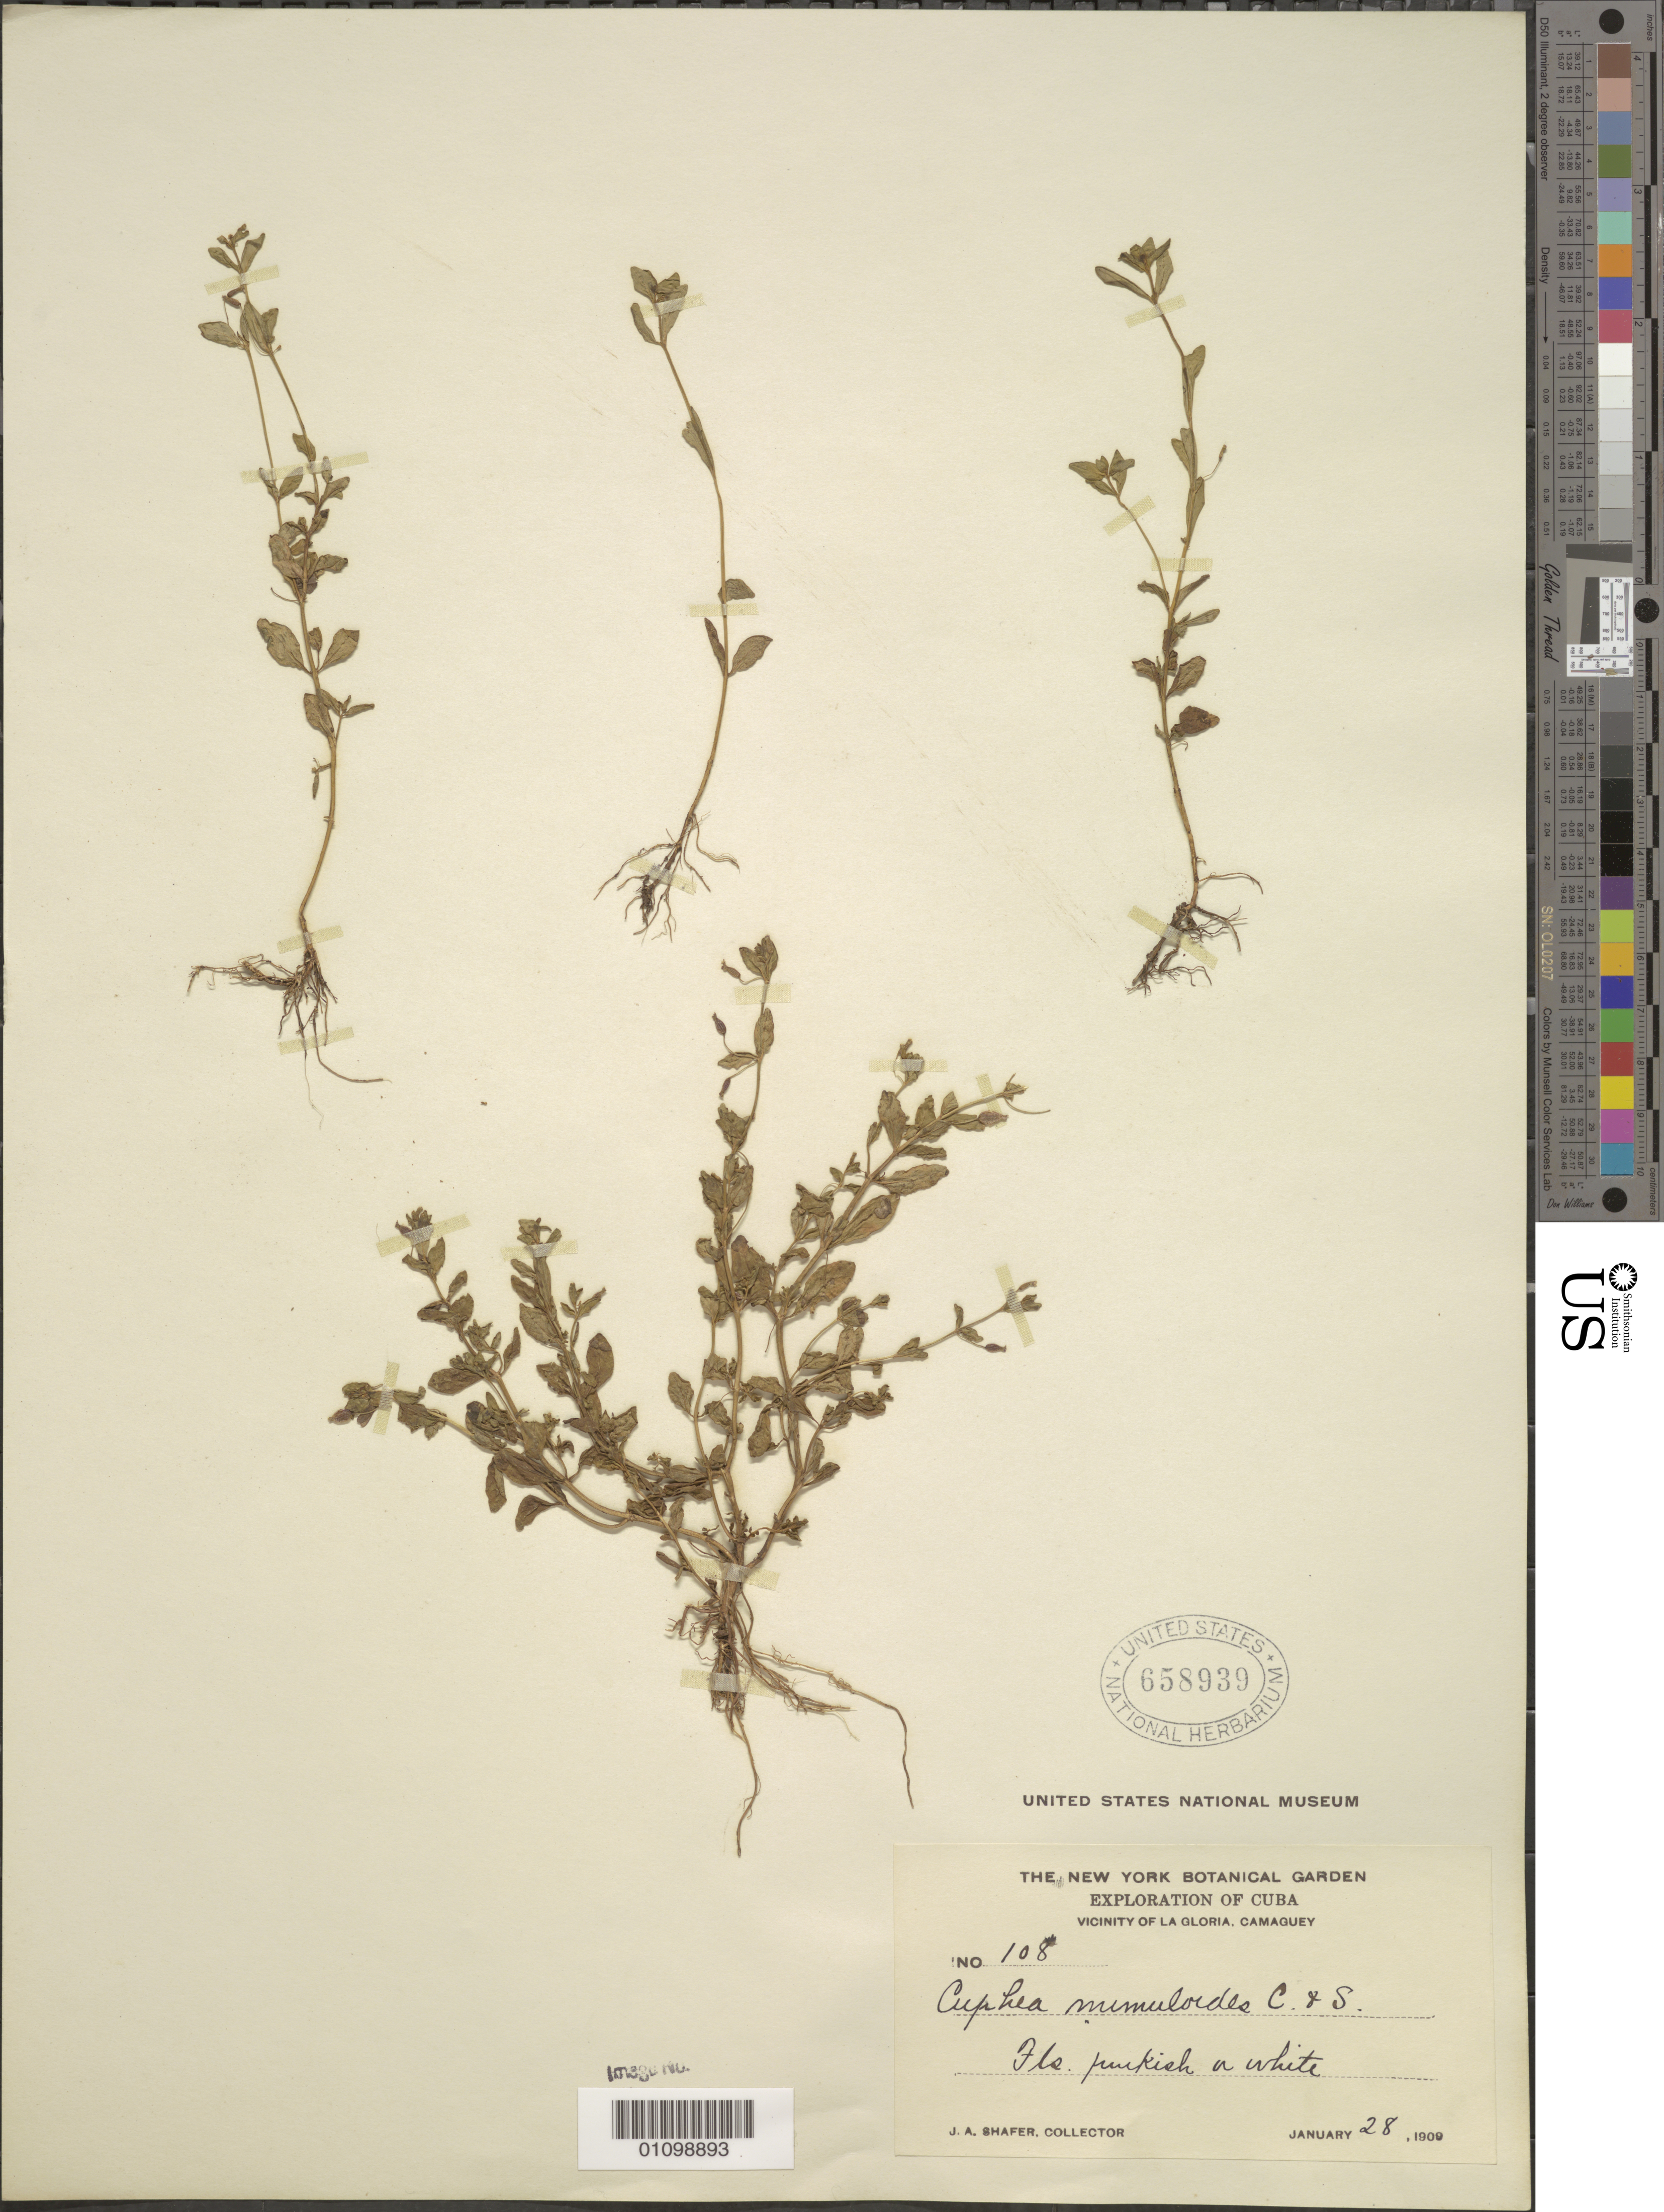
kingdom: Plantae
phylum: Tracheophyta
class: Magnoliopsida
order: Myrtales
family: Lythraceae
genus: Cuphea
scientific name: Cuphea mimuloides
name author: Cham. & Schltdl.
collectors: J. A. Shafer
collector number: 108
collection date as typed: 28 Jan 1909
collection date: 1909-01-28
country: Cuba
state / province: Camagüey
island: Cuba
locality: Vicinity of La Gloria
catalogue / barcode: US 658939